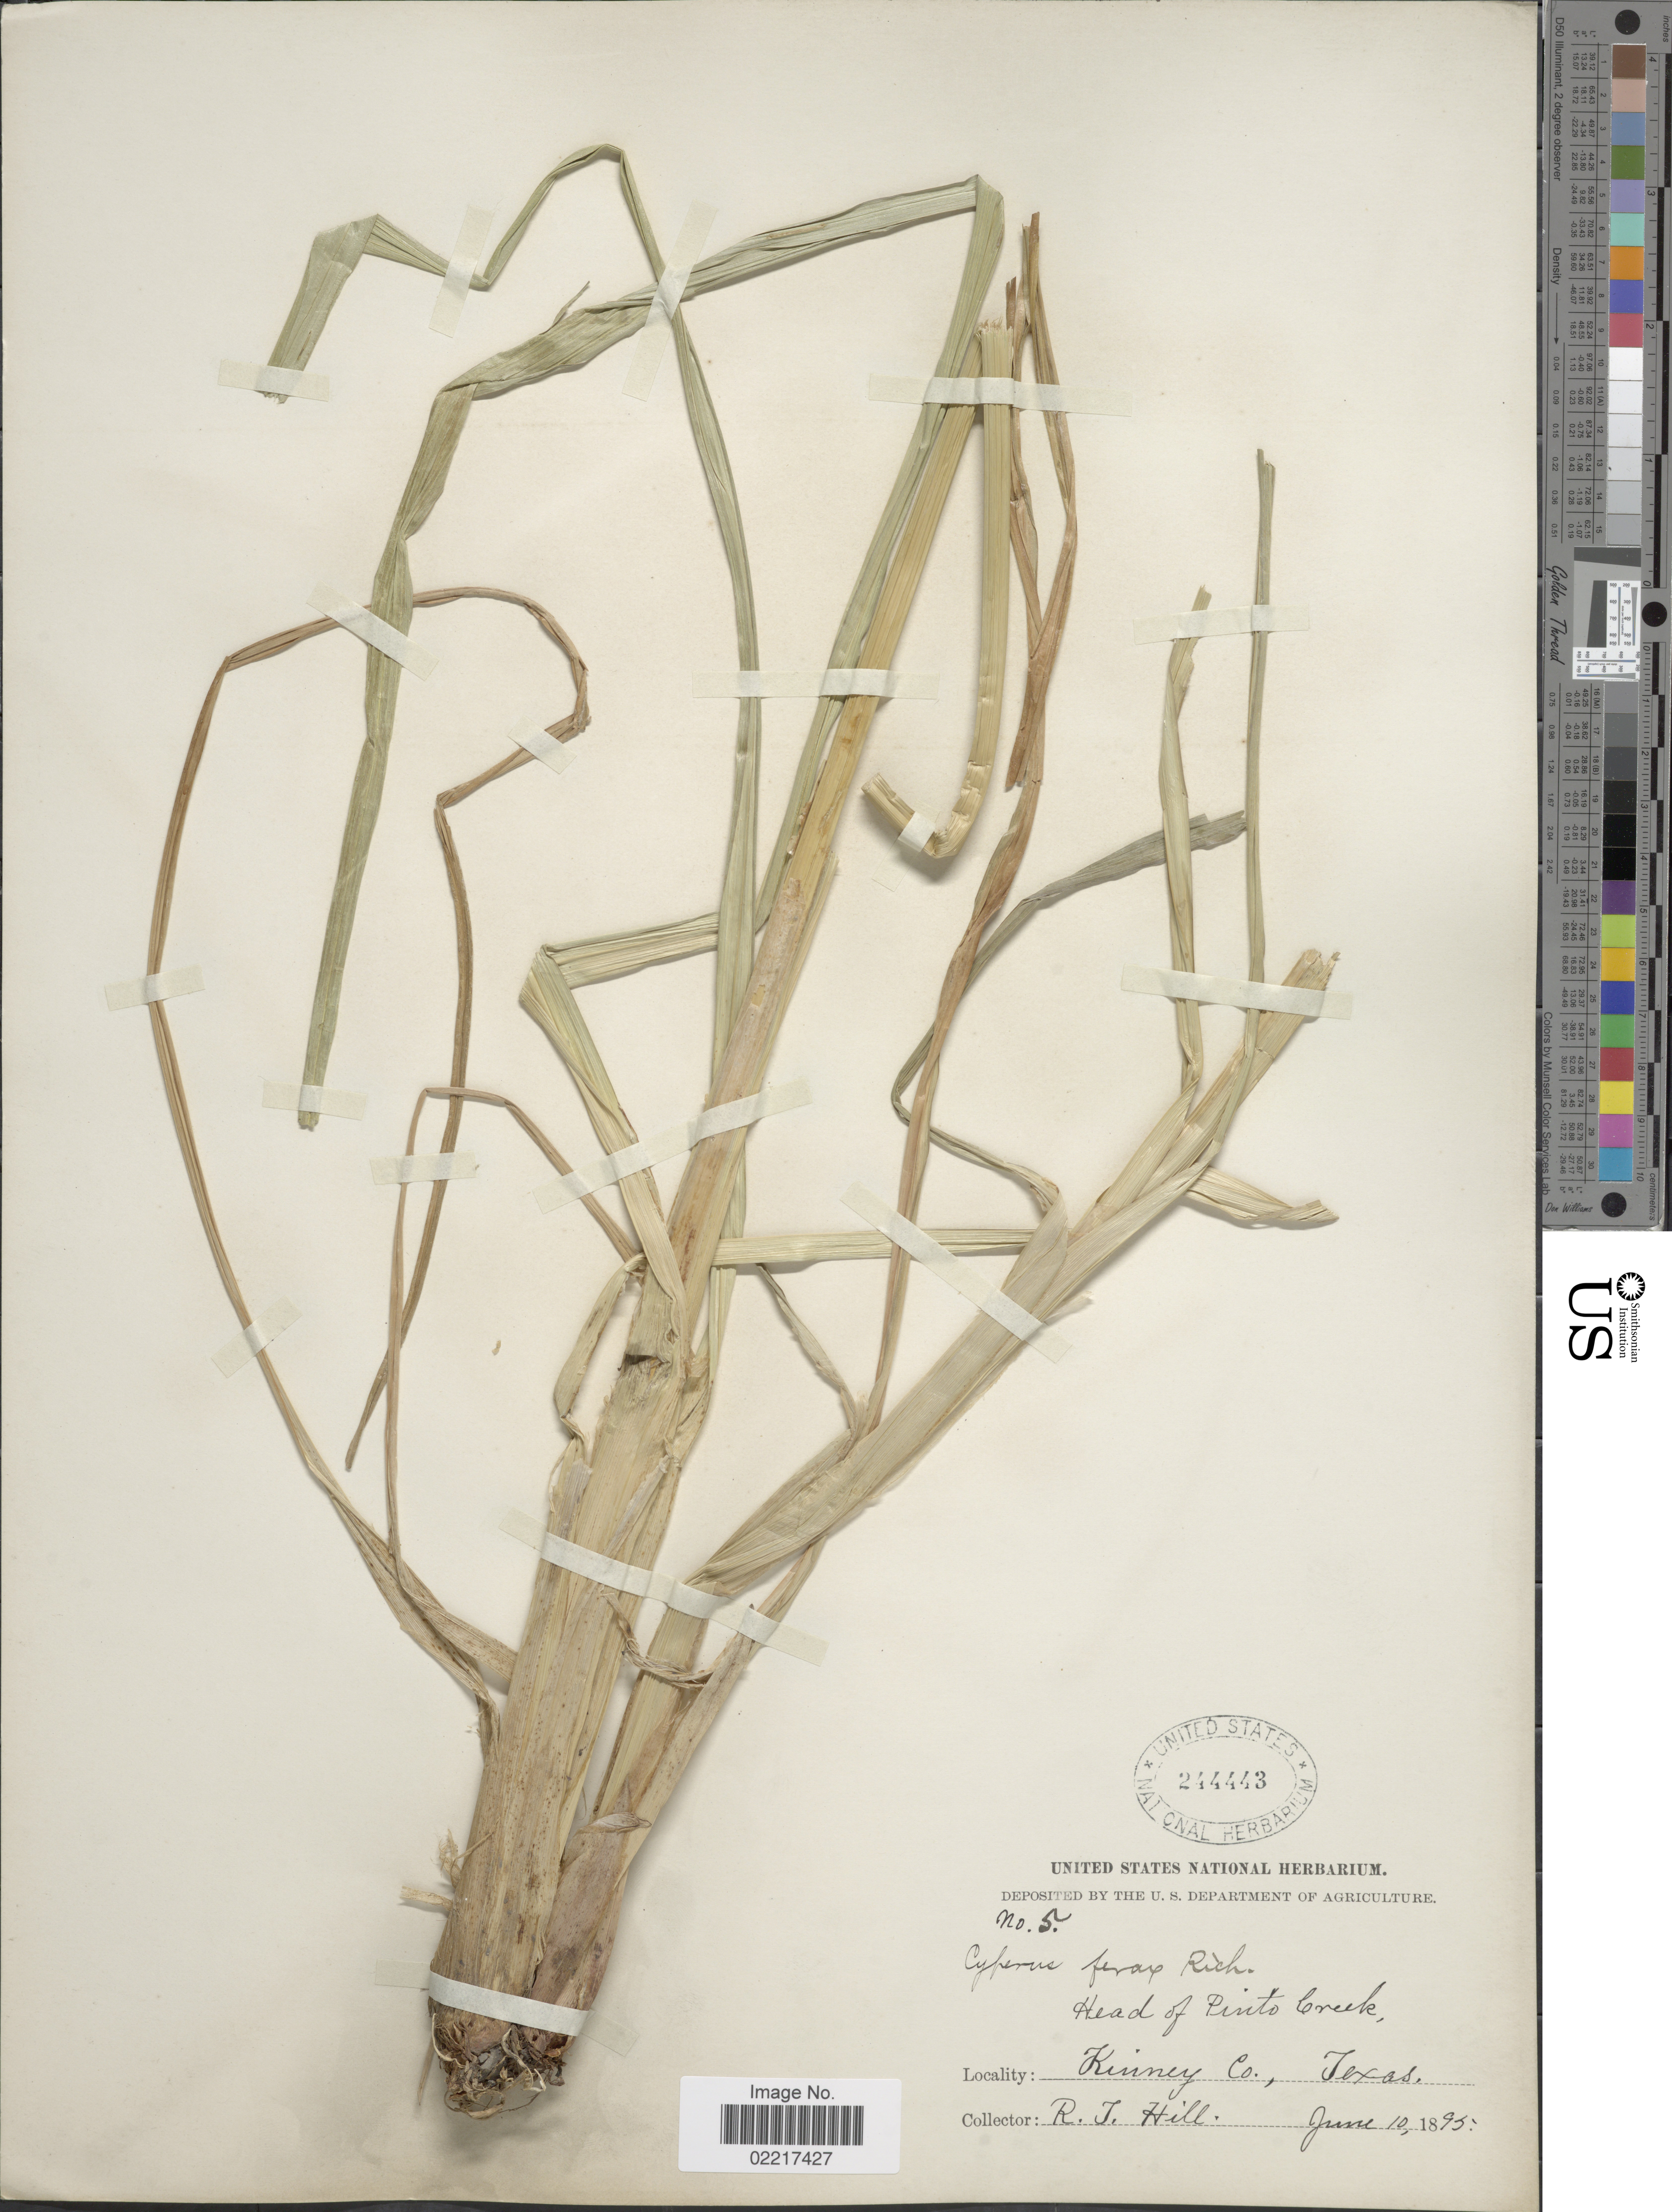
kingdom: Plantae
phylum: Tracheophyta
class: Liliopsida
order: Poales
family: Cyperaceae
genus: Cyperus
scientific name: Cyperus odoratus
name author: L.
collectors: R. J. Hill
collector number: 5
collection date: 1895-06-10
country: United States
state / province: Texas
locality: Head of Pinto Creek, Kinney Co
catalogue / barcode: US 244443